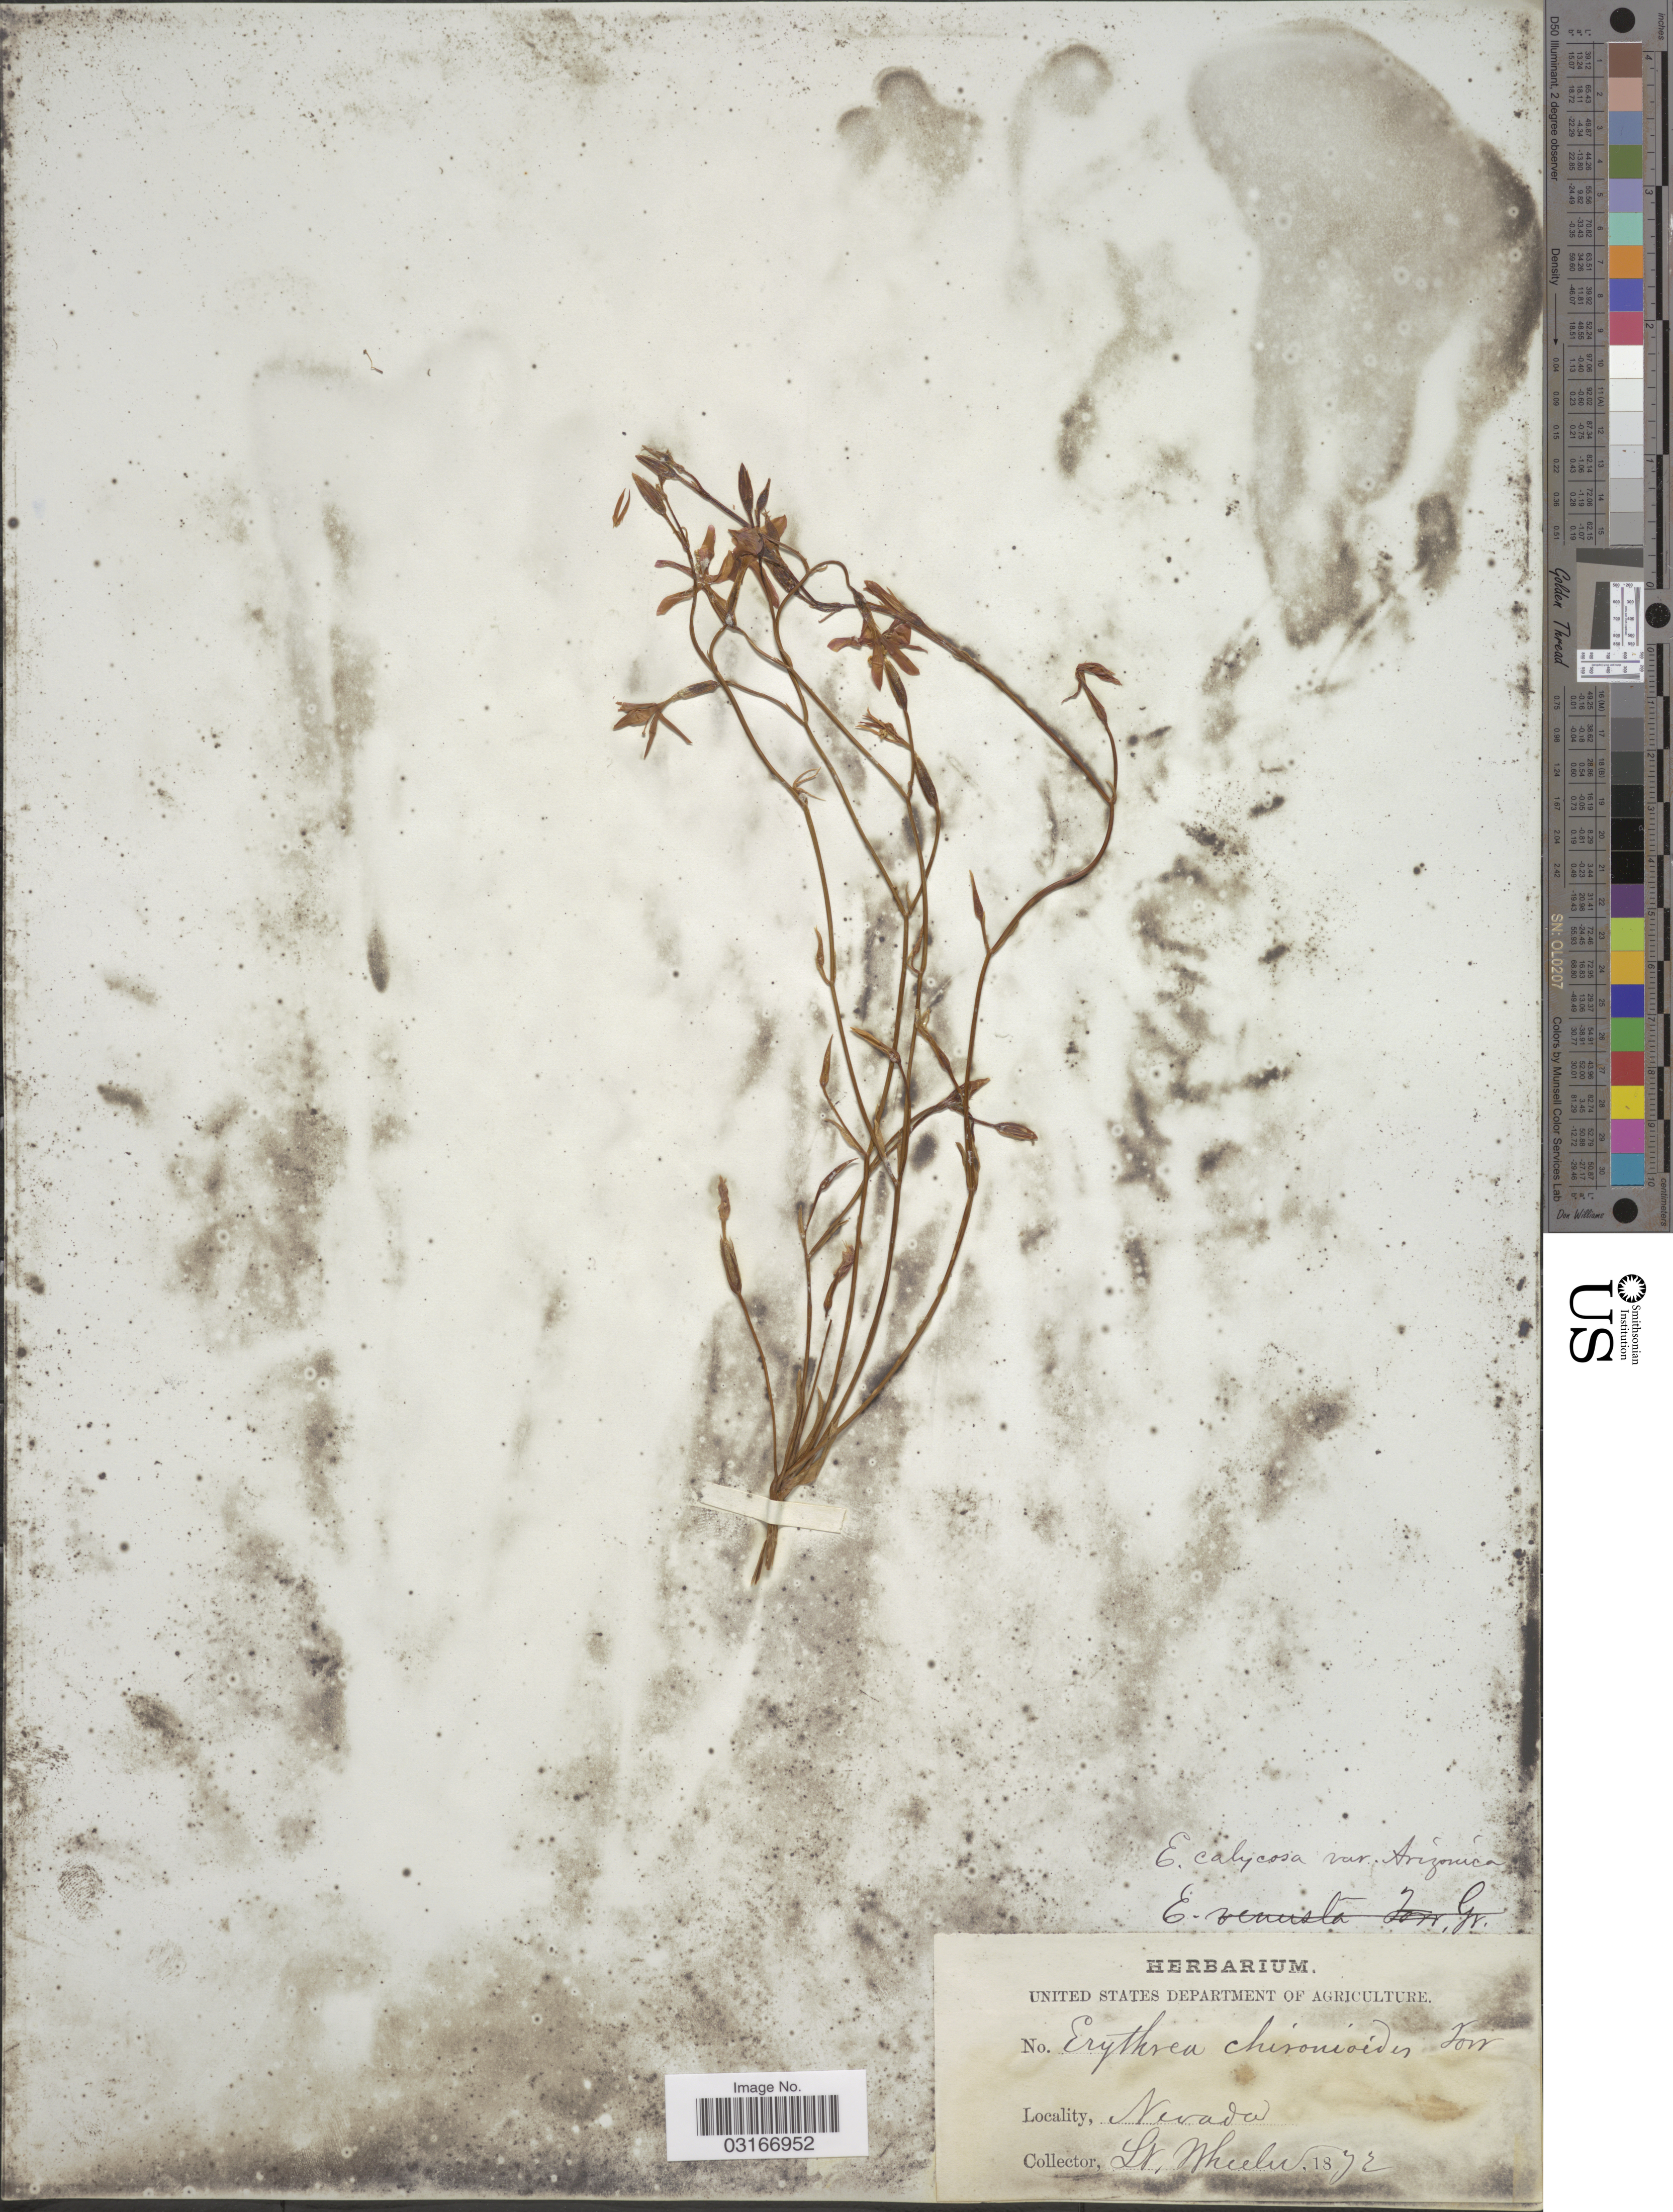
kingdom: Plantae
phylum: Tracheophyta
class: Magnoliopsida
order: Gentianales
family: Gentianaceae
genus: Centaurium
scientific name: Centaurium calycosum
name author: (Buckley) Buckley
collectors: L. Wheeler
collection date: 1872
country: United States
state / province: Nevada